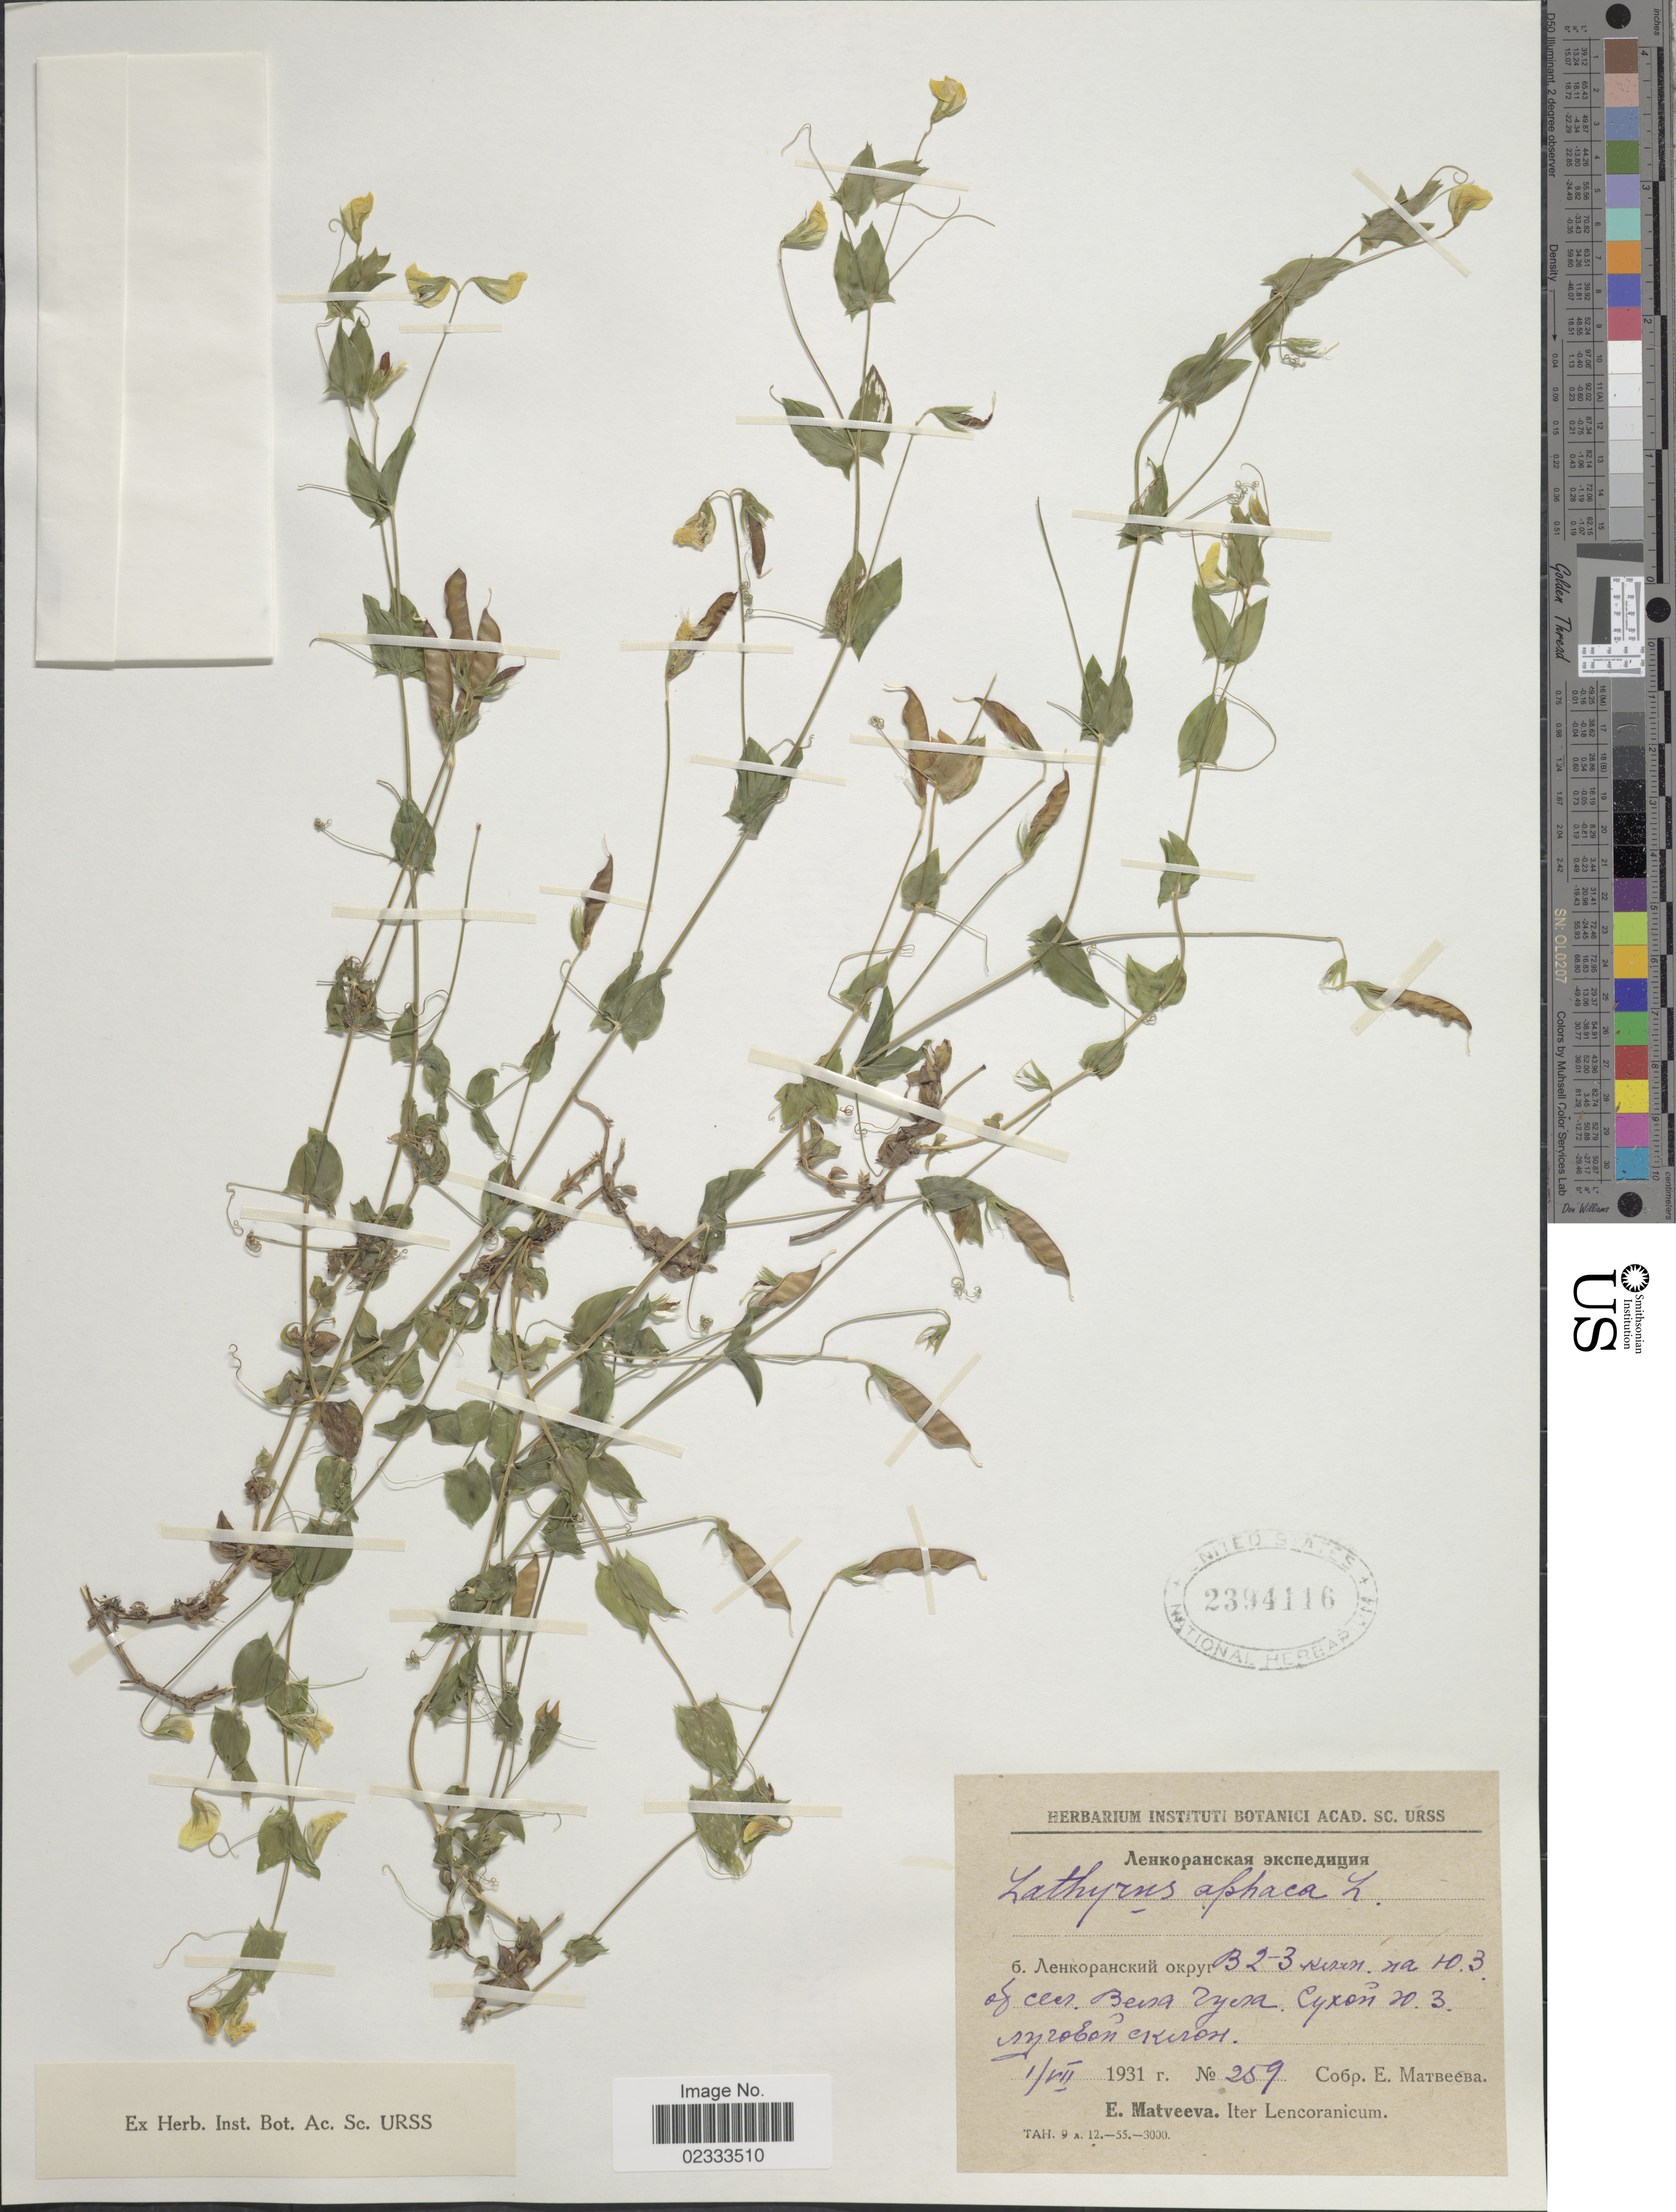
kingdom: Plantae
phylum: Tracheophyta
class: Magnoliopsida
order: Fabales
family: Fabaceae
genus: Lathyrus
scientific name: Lathyrus aphaca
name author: L.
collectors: E. Matveeva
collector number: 259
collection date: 1931-07-01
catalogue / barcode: US 2394116